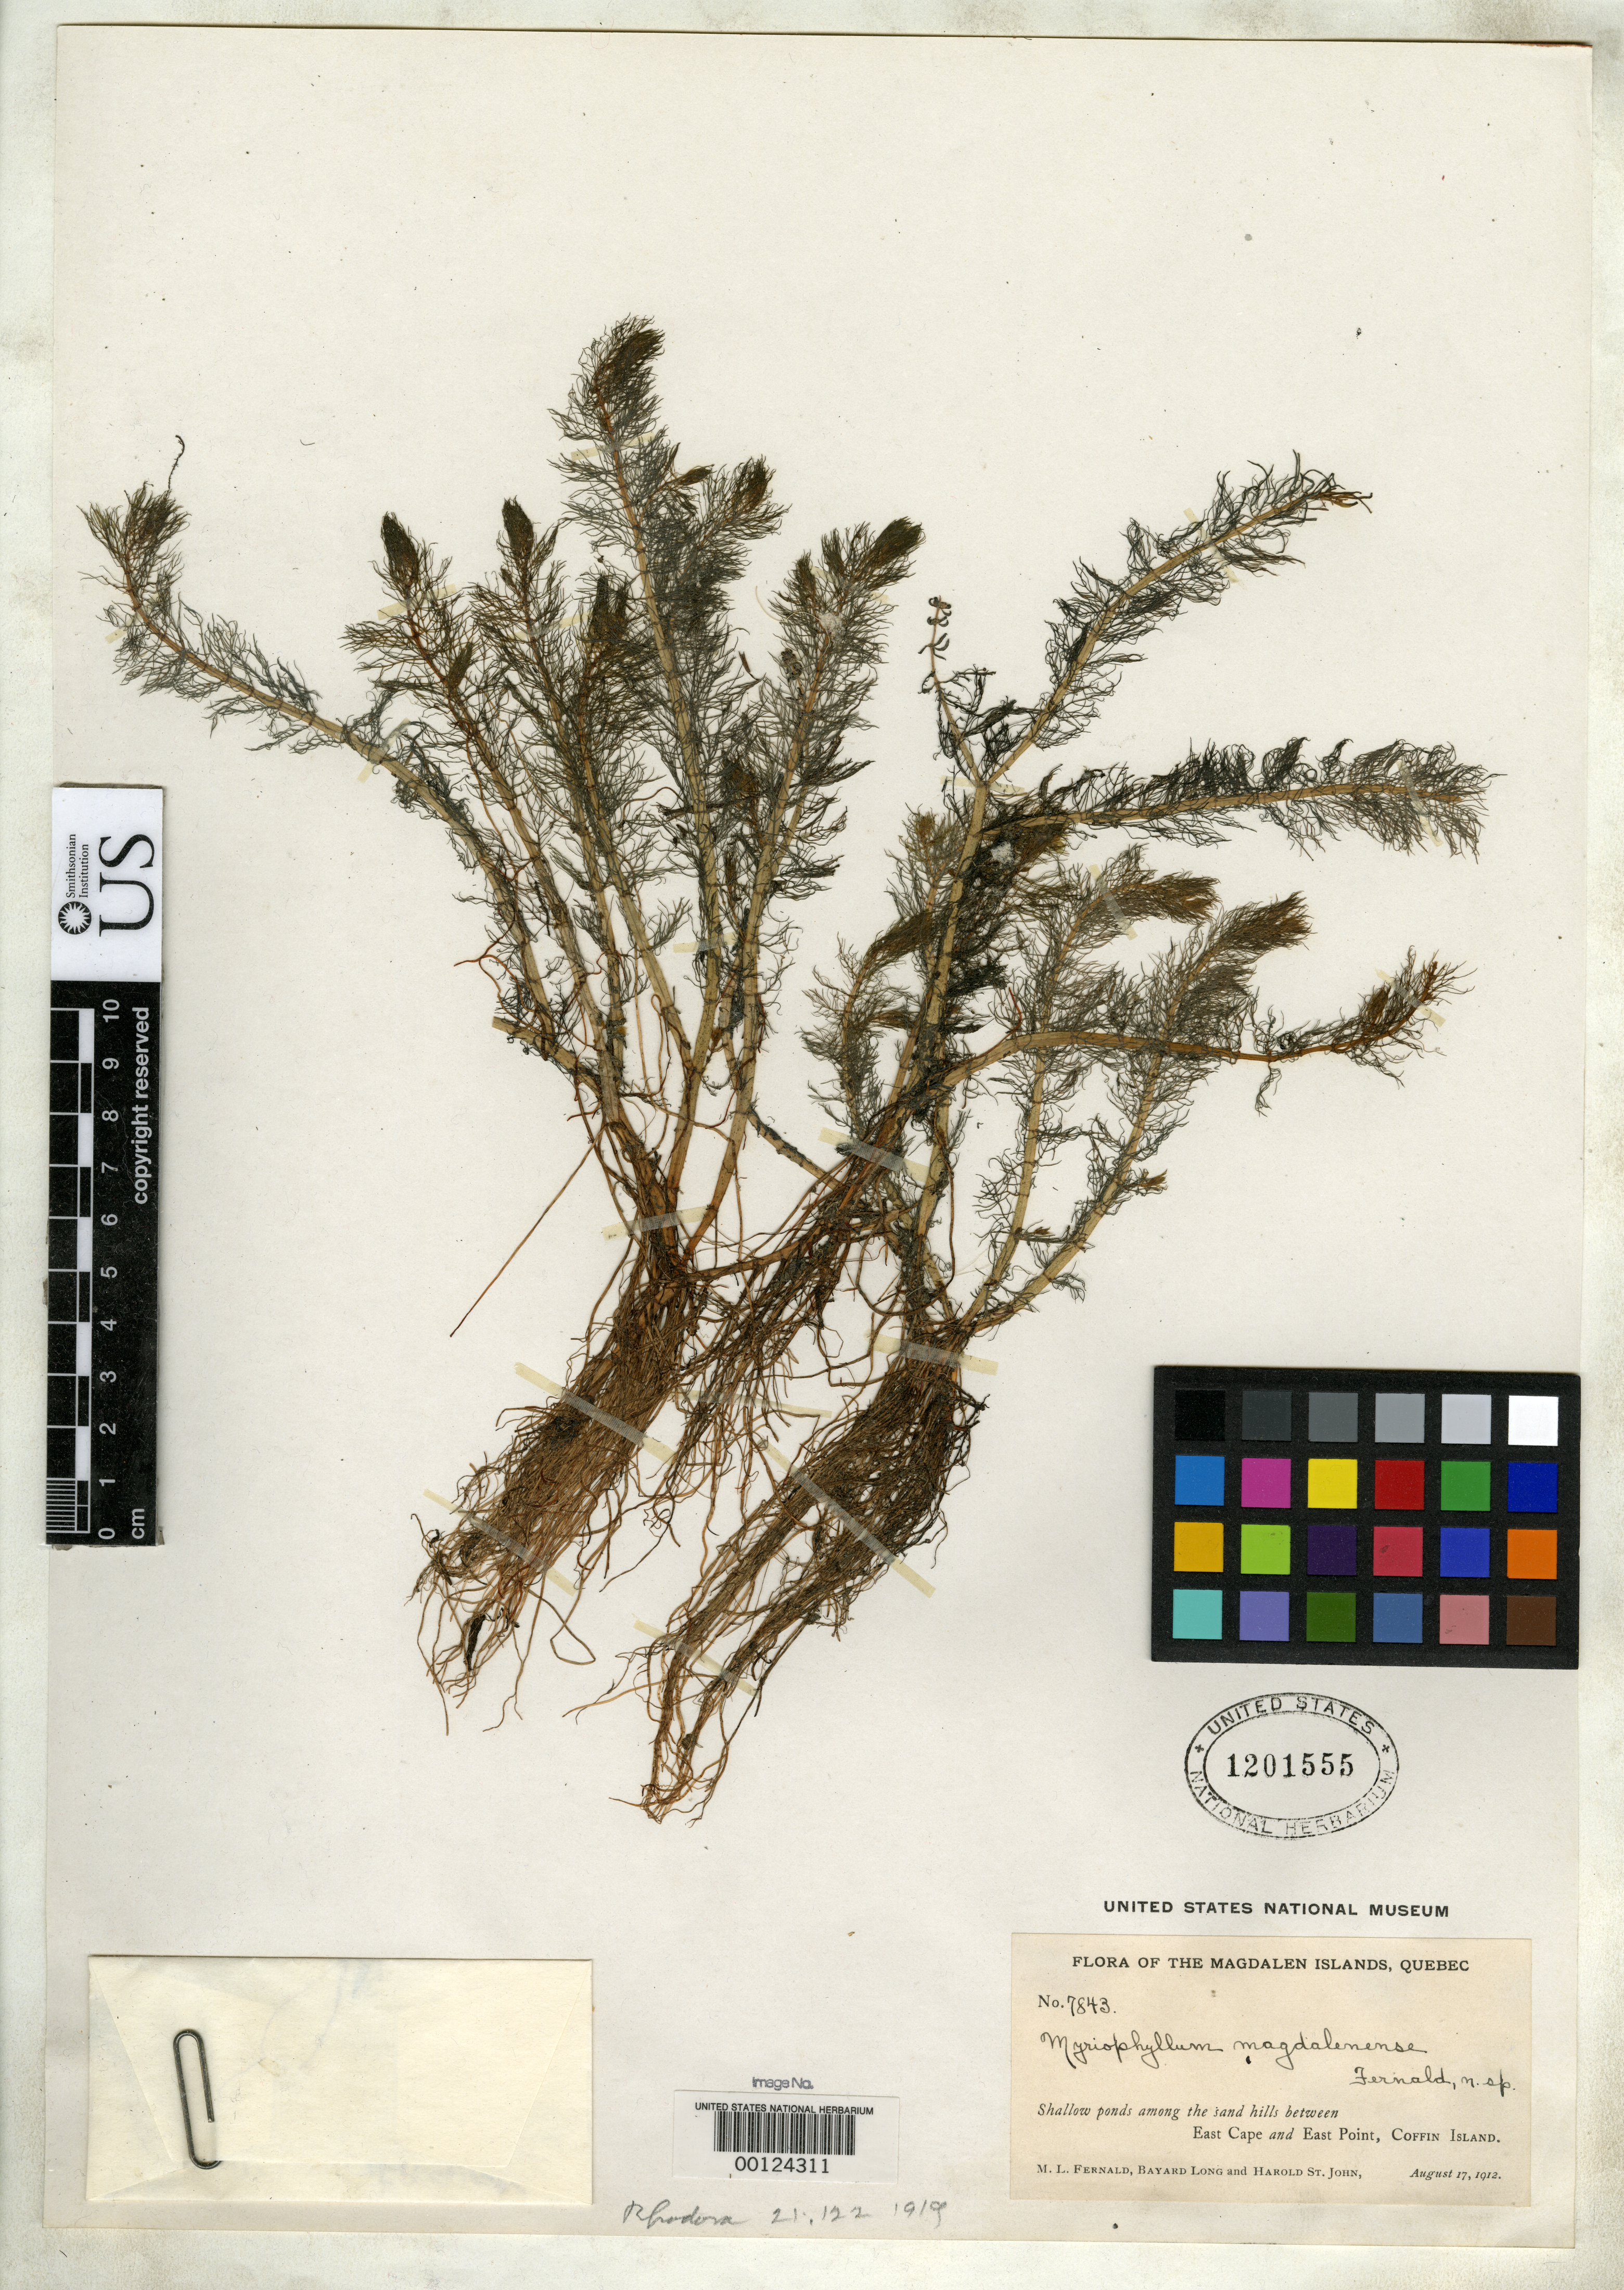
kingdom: Plantae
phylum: Tracheophyta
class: Magnoliopsida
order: Saxifragales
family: Haloragaceae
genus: Myriophyllum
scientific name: Myriophyllum magdalense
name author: Fernald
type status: Isotype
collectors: M. L. Fernald, B. H. Long & H. St. John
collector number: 7843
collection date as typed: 17 Aug 1912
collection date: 1912-08-17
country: Canada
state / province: Quebec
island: Coffin Island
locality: Between east cape and east point.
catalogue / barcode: US 1201555